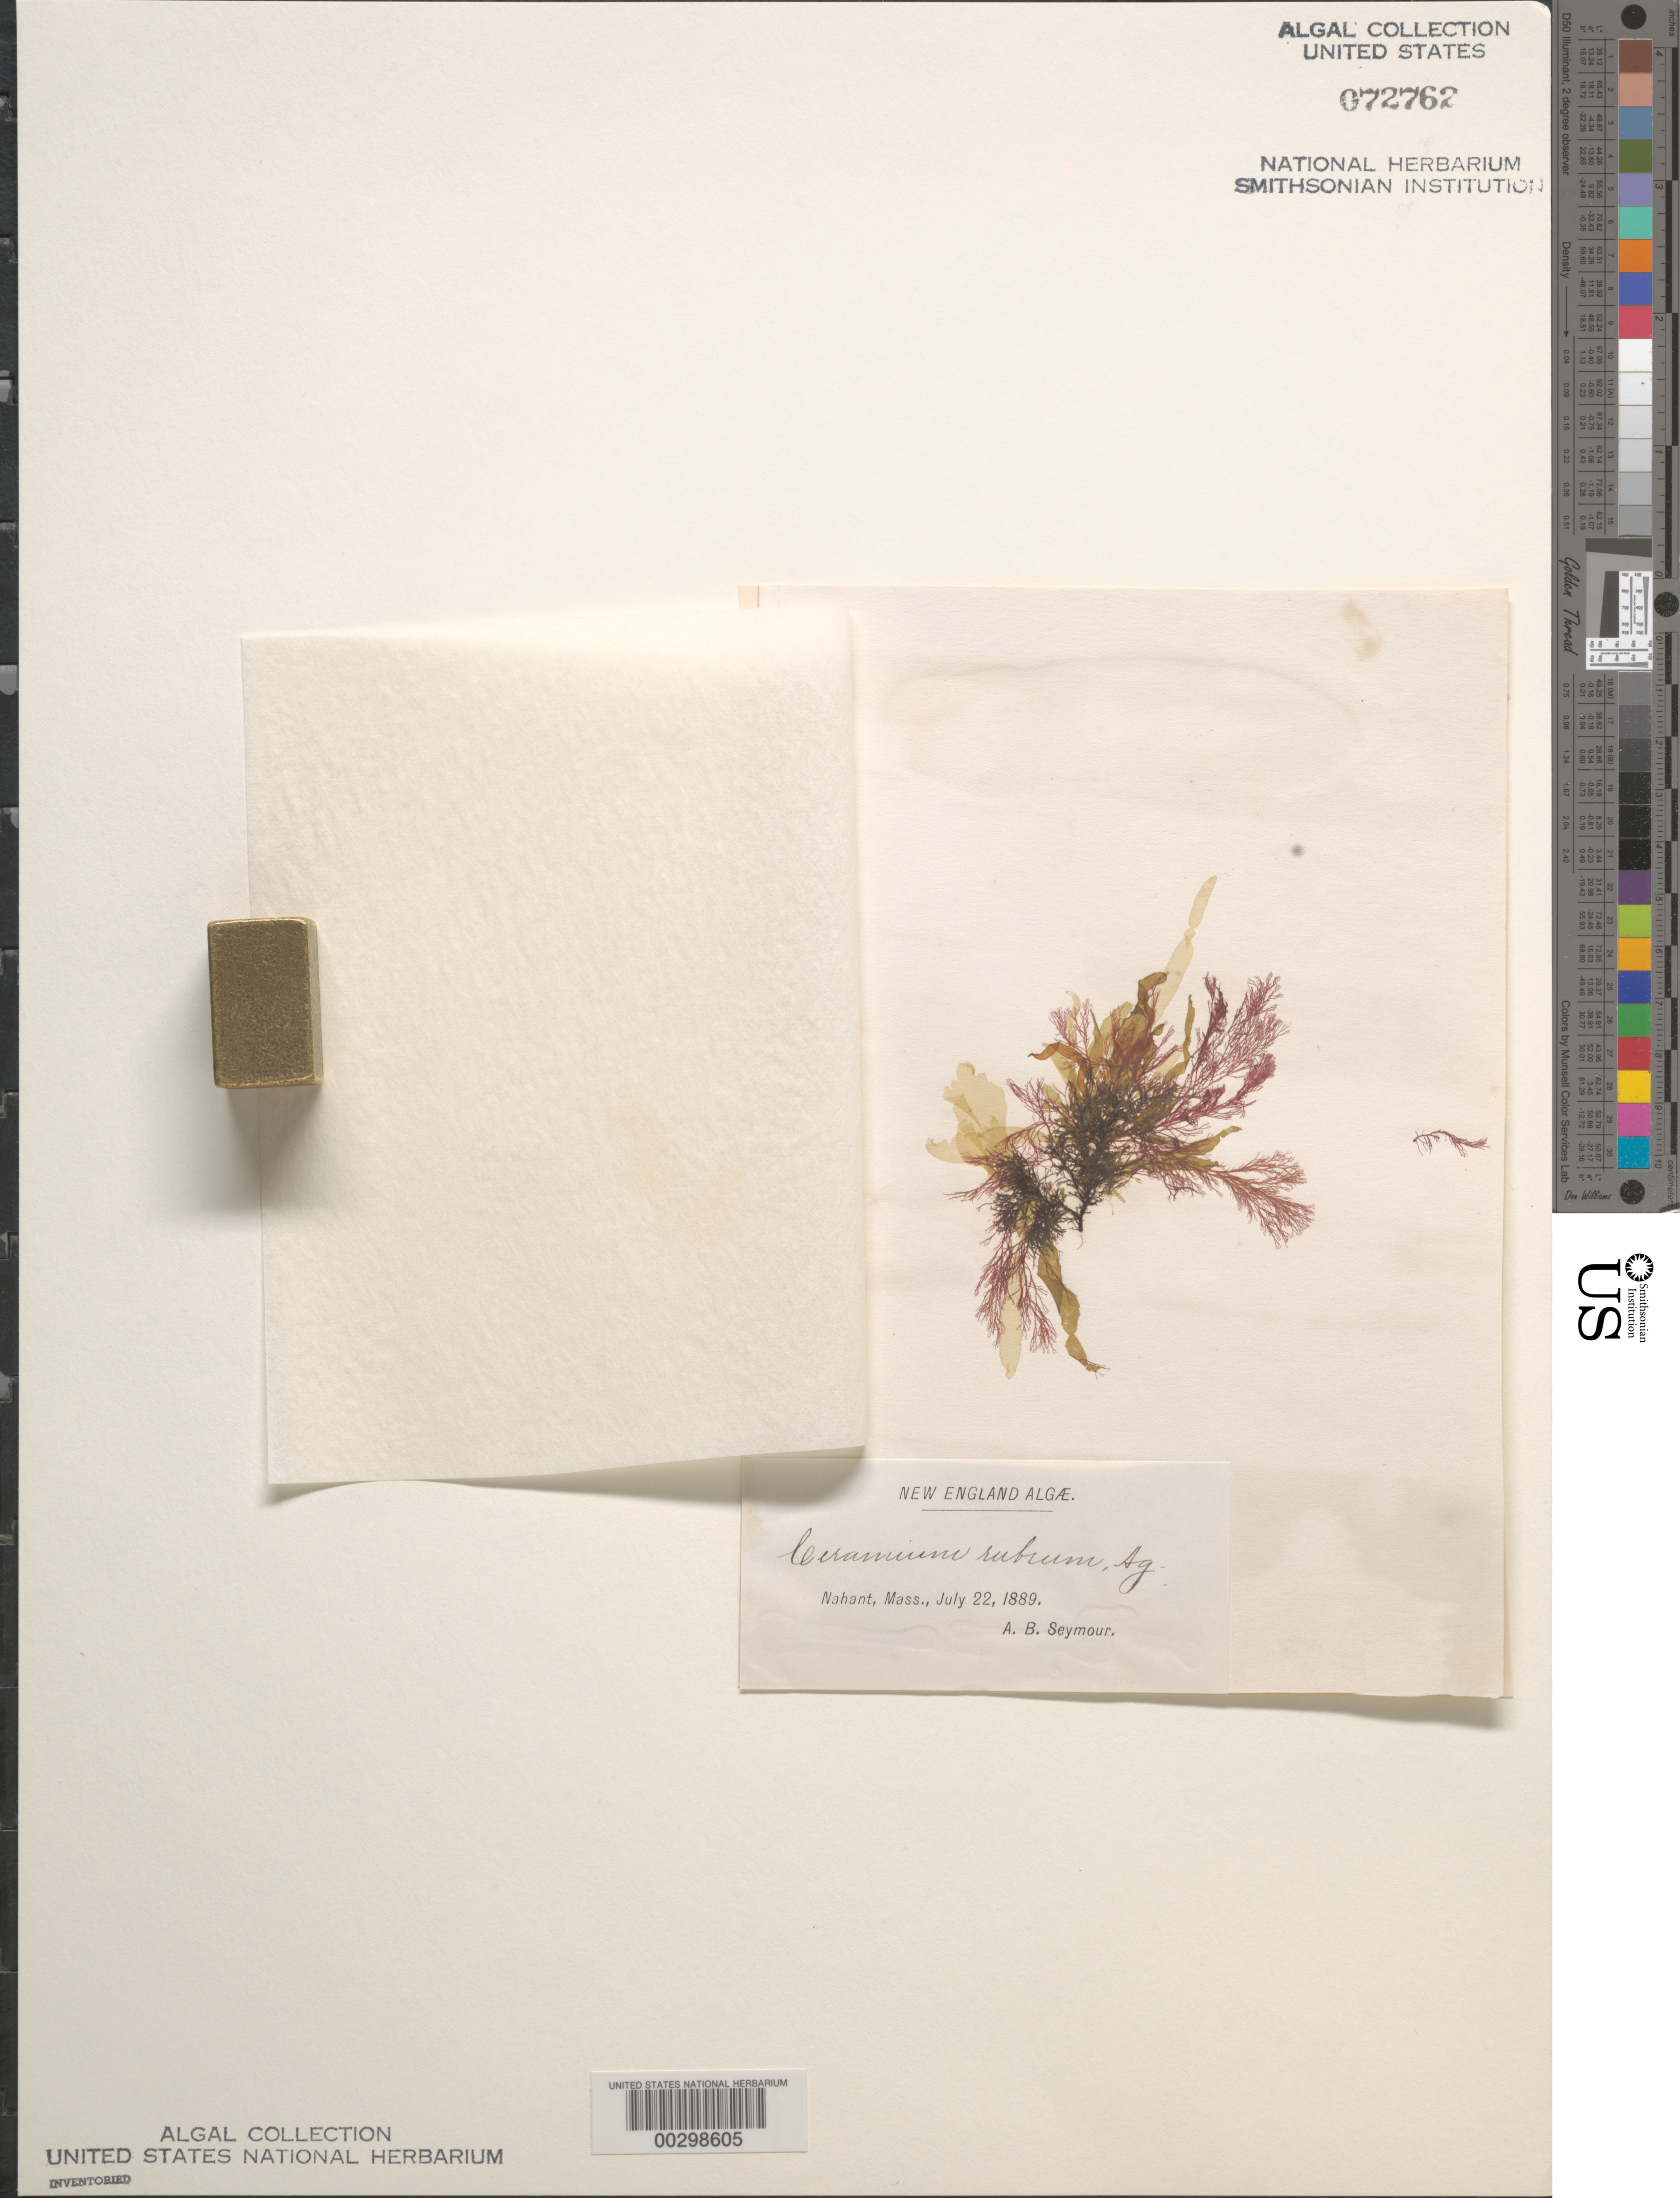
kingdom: Plantae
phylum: Rhodophyta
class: Florideophyceae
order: Ceramiales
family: Ceramiaceae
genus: Ceramium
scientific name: Ceramium rubrum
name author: C. Agardh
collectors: A. Seymour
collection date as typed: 22 Jul 1889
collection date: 1889-07-22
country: United States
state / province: Massachusetts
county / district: Essex County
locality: Nahant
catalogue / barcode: US 72762